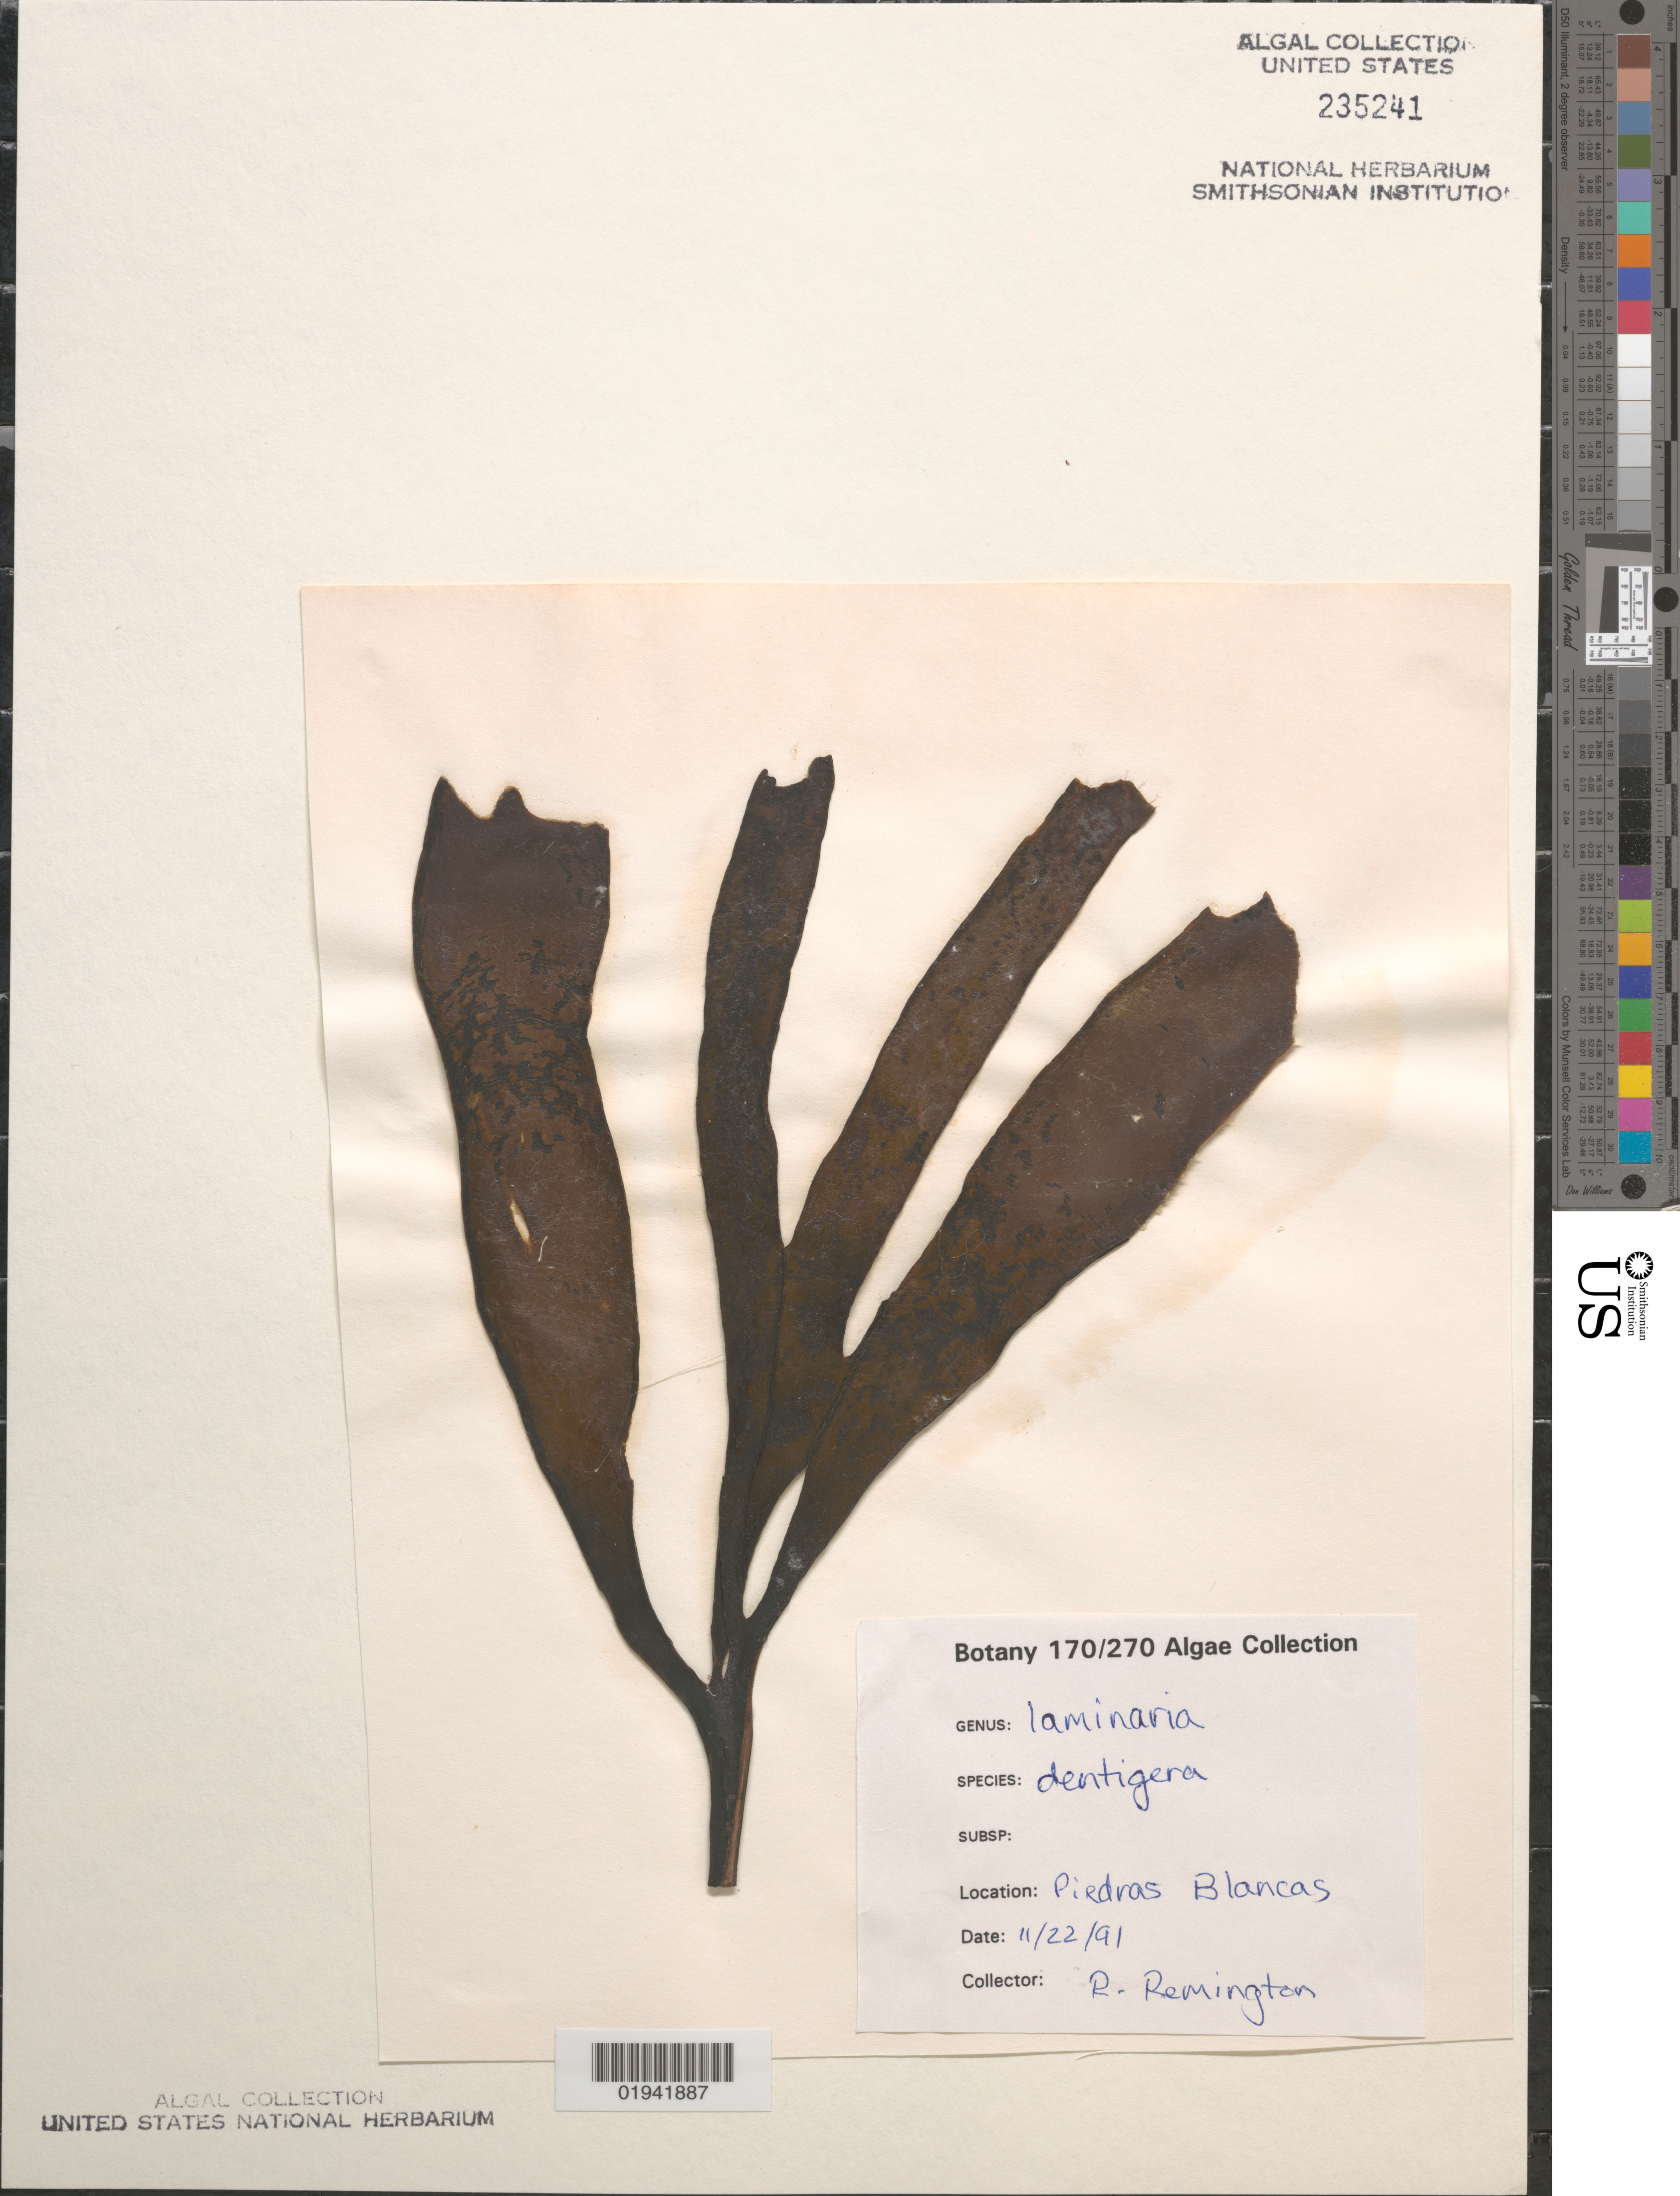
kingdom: Chromista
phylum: Ochrophyta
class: Phaeophyceae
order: Laminariales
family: Laminariaceae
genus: Laminaria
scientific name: Laminaria dentigera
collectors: R. Remington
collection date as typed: Transcribed d/m/y: 22/11/91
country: United States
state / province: California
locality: Piedras Blancas.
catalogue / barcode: US 235241